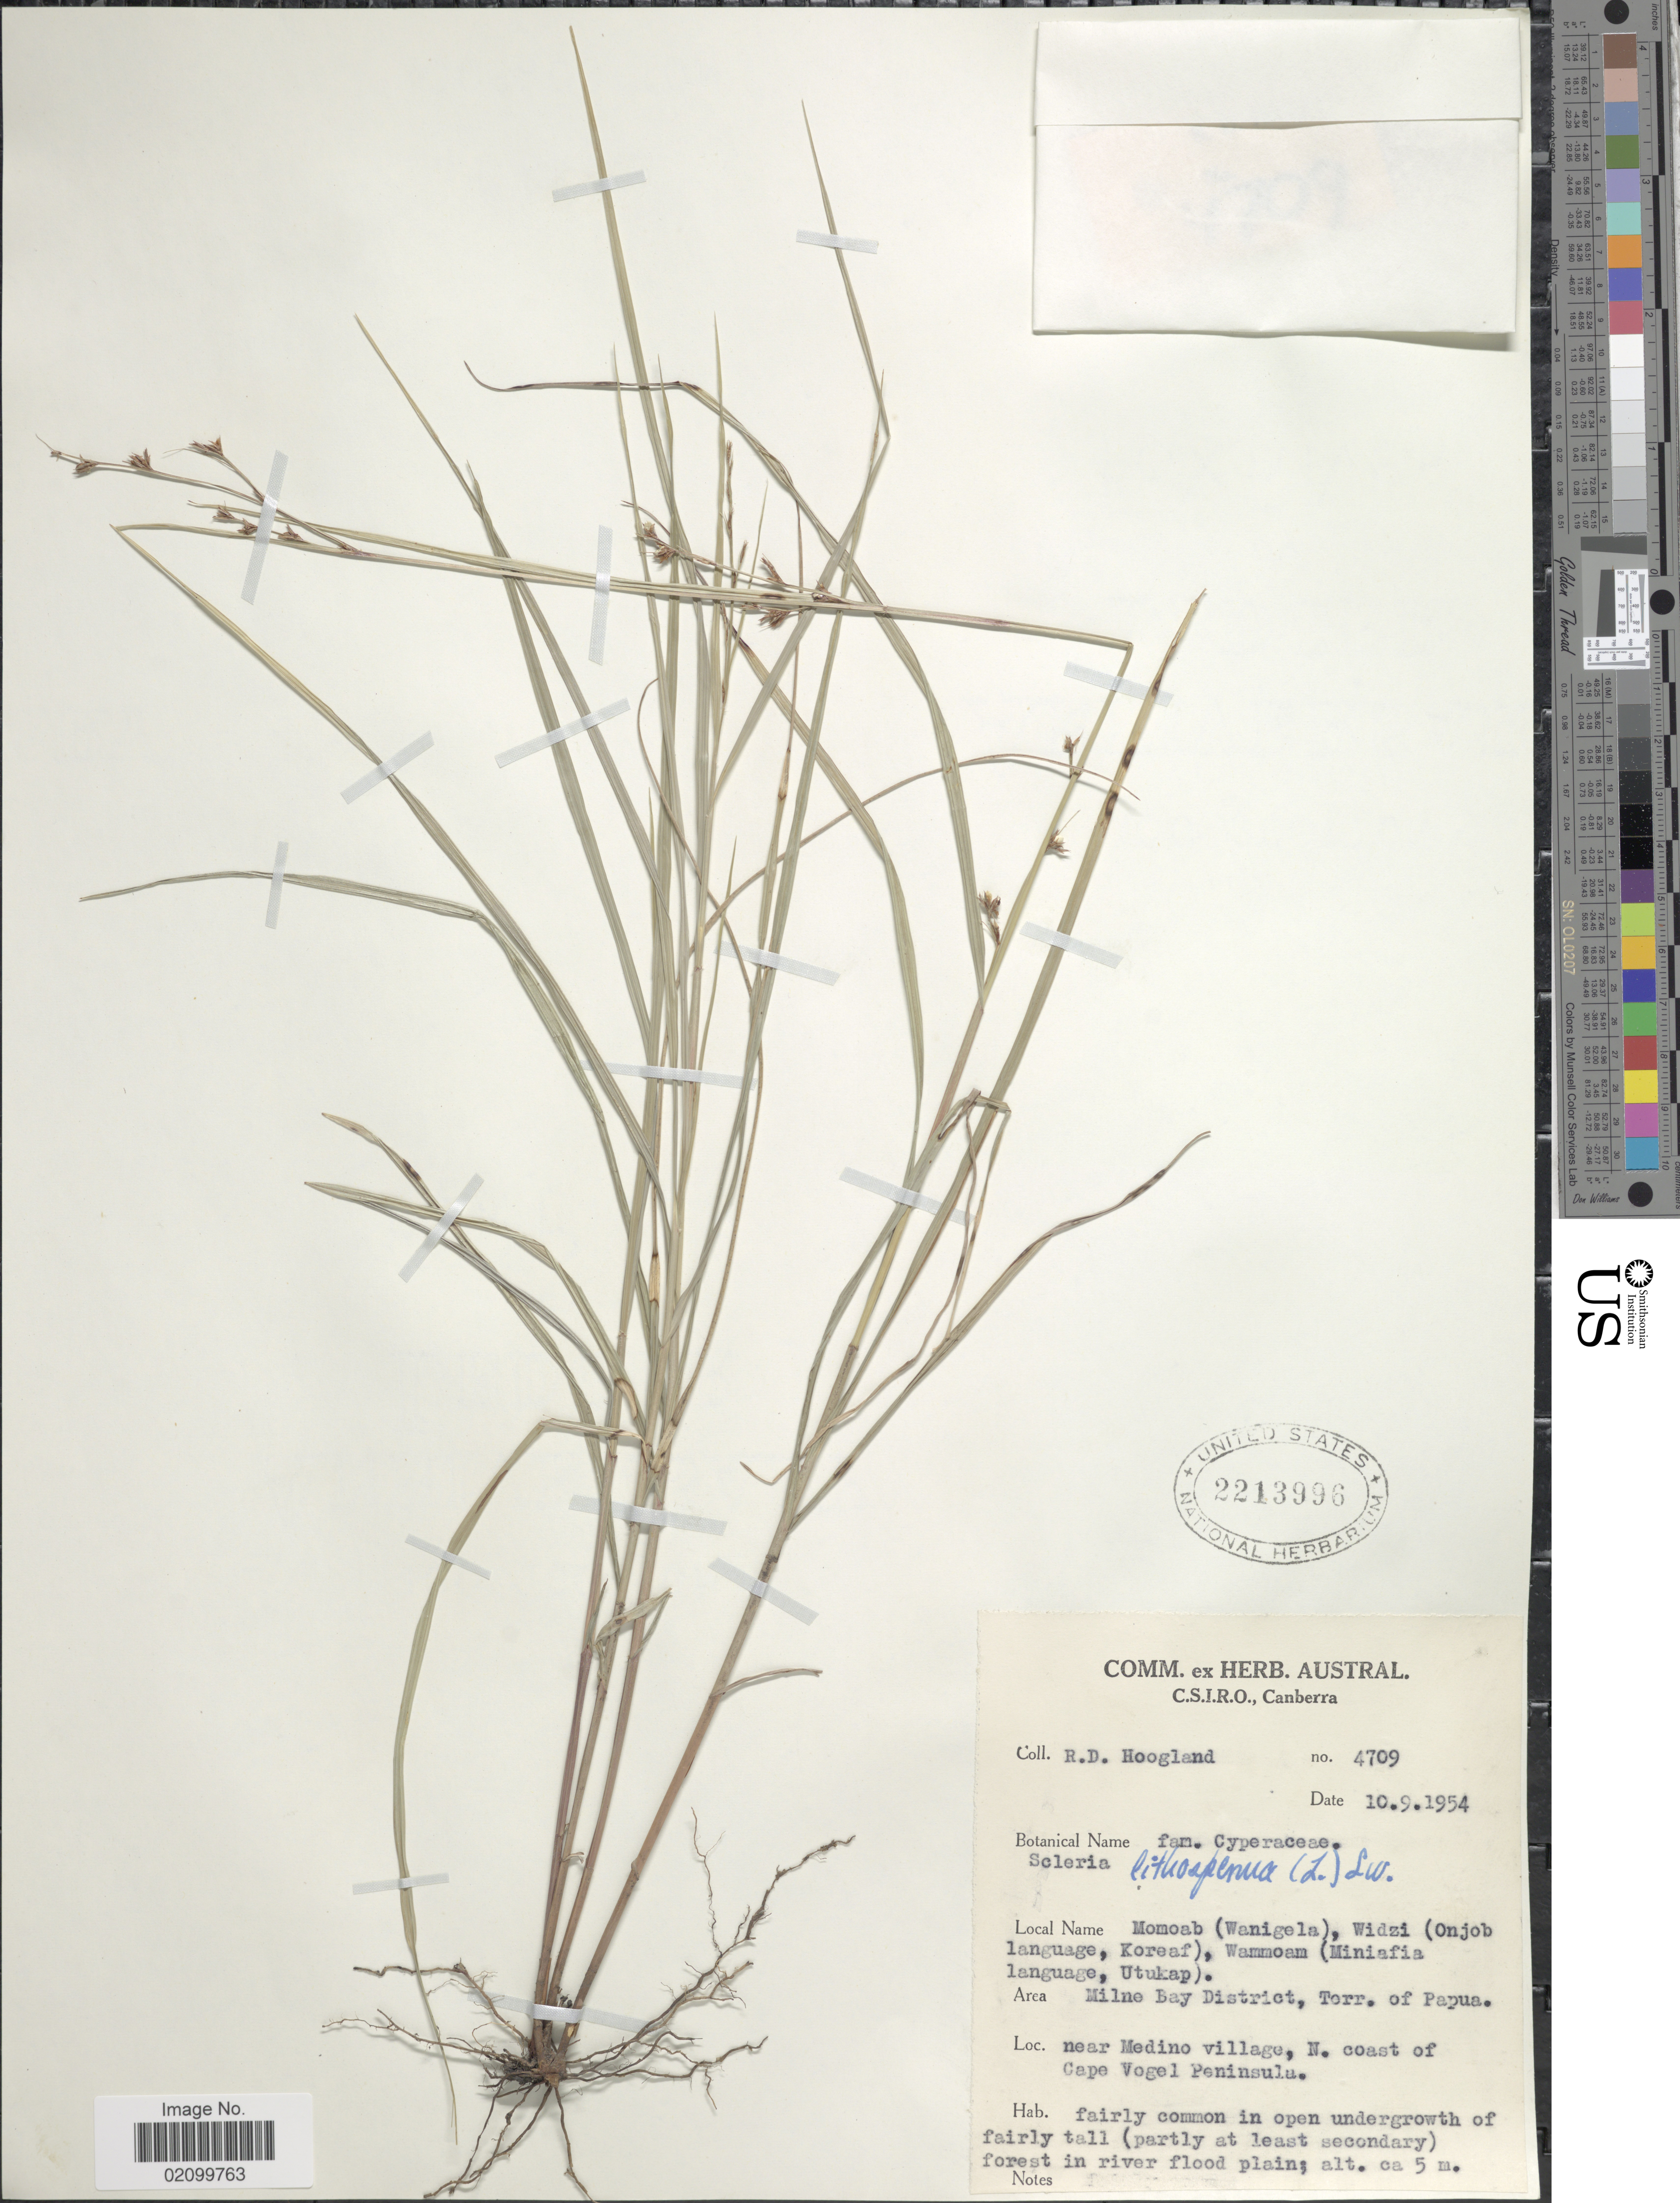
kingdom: Plantae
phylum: Tracheophyta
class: Liliopsida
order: Poales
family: Cyperaceae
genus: Scleria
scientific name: Scleria lithosperma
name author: (L.) Sw.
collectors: R. D. Hoogland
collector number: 4709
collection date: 1954-09-10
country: Papua New Guinea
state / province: Milne Bay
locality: Milne Bay District, Terr. of Papua, near Medino village, N. coast of Cape Vogel Peninsula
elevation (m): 5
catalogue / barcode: US 2213996